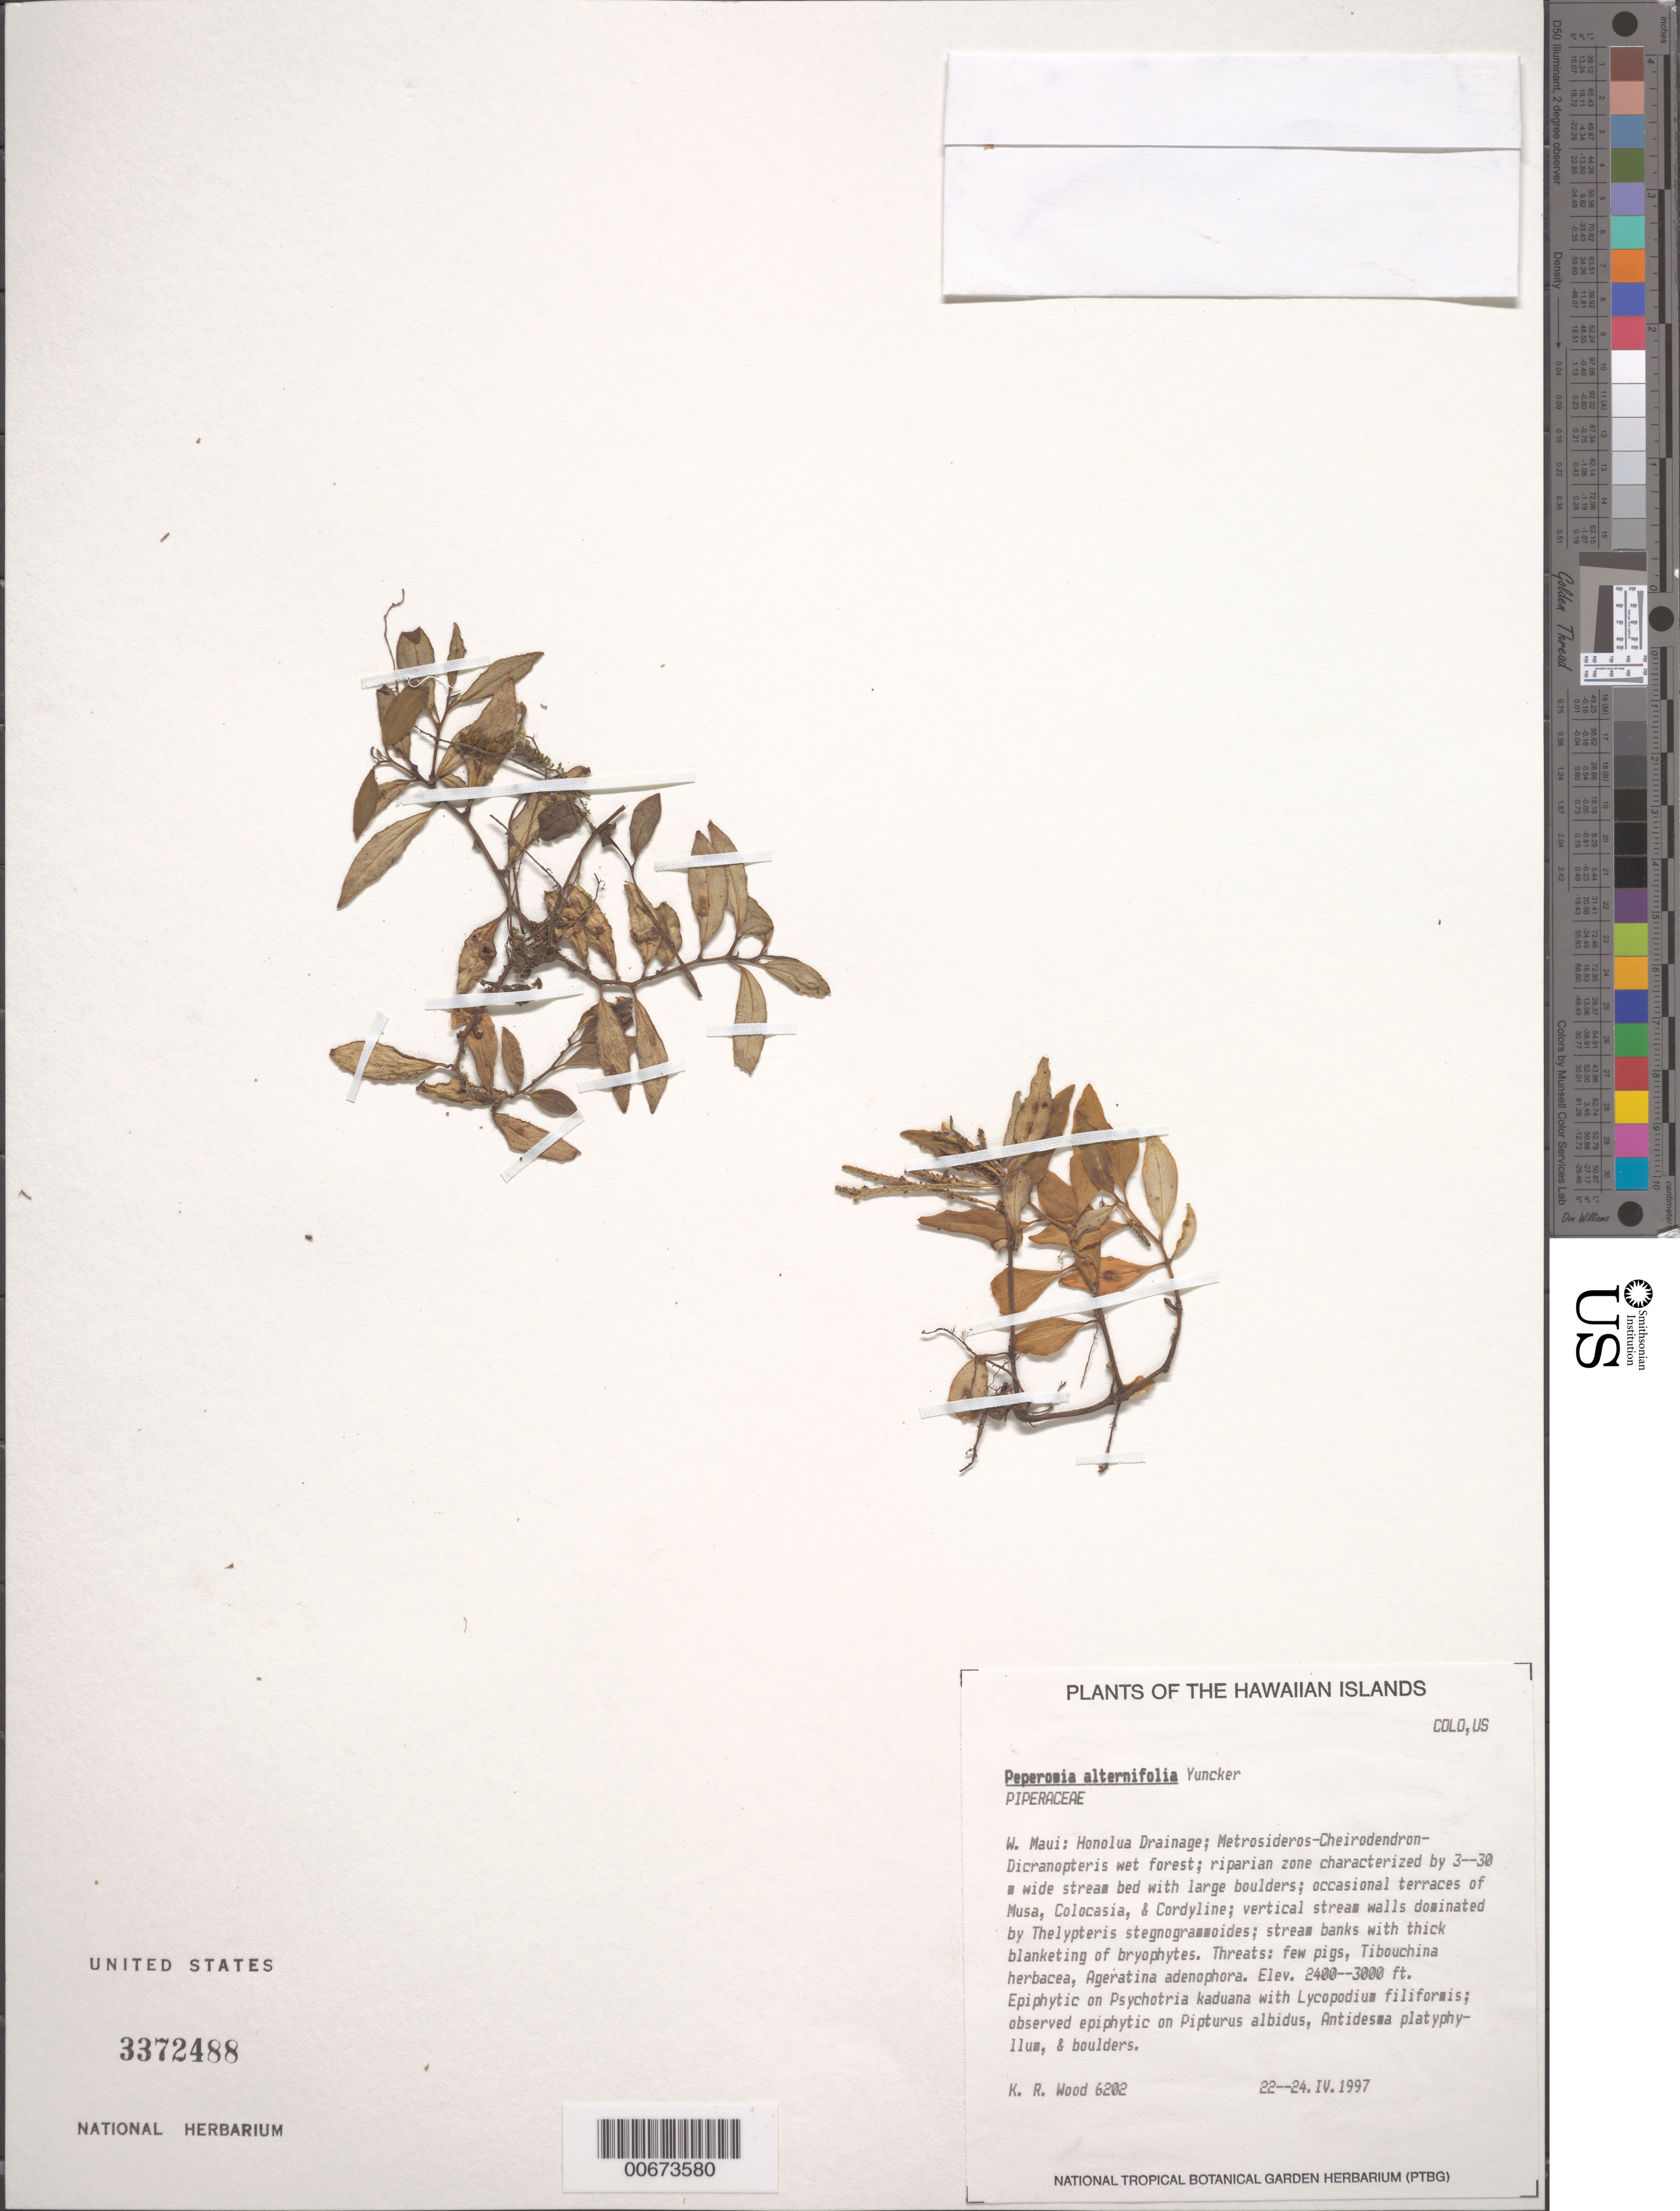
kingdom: Plantae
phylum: Tracheophyta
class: Magnoliopsida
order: Piperales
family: Piperaceae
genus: Peperomia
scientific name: Peperomia alternifolia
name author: Yunck.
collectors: K. R. Wood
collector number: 6202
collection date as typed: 22 Apr 1997 to 24 Apr 1997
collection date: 1997-04-22/1997-04-24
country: United States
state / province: Hawaii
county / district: Maui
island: Maui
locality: West Maui, Honolua drainage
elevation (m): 732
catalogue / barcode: US 3372488